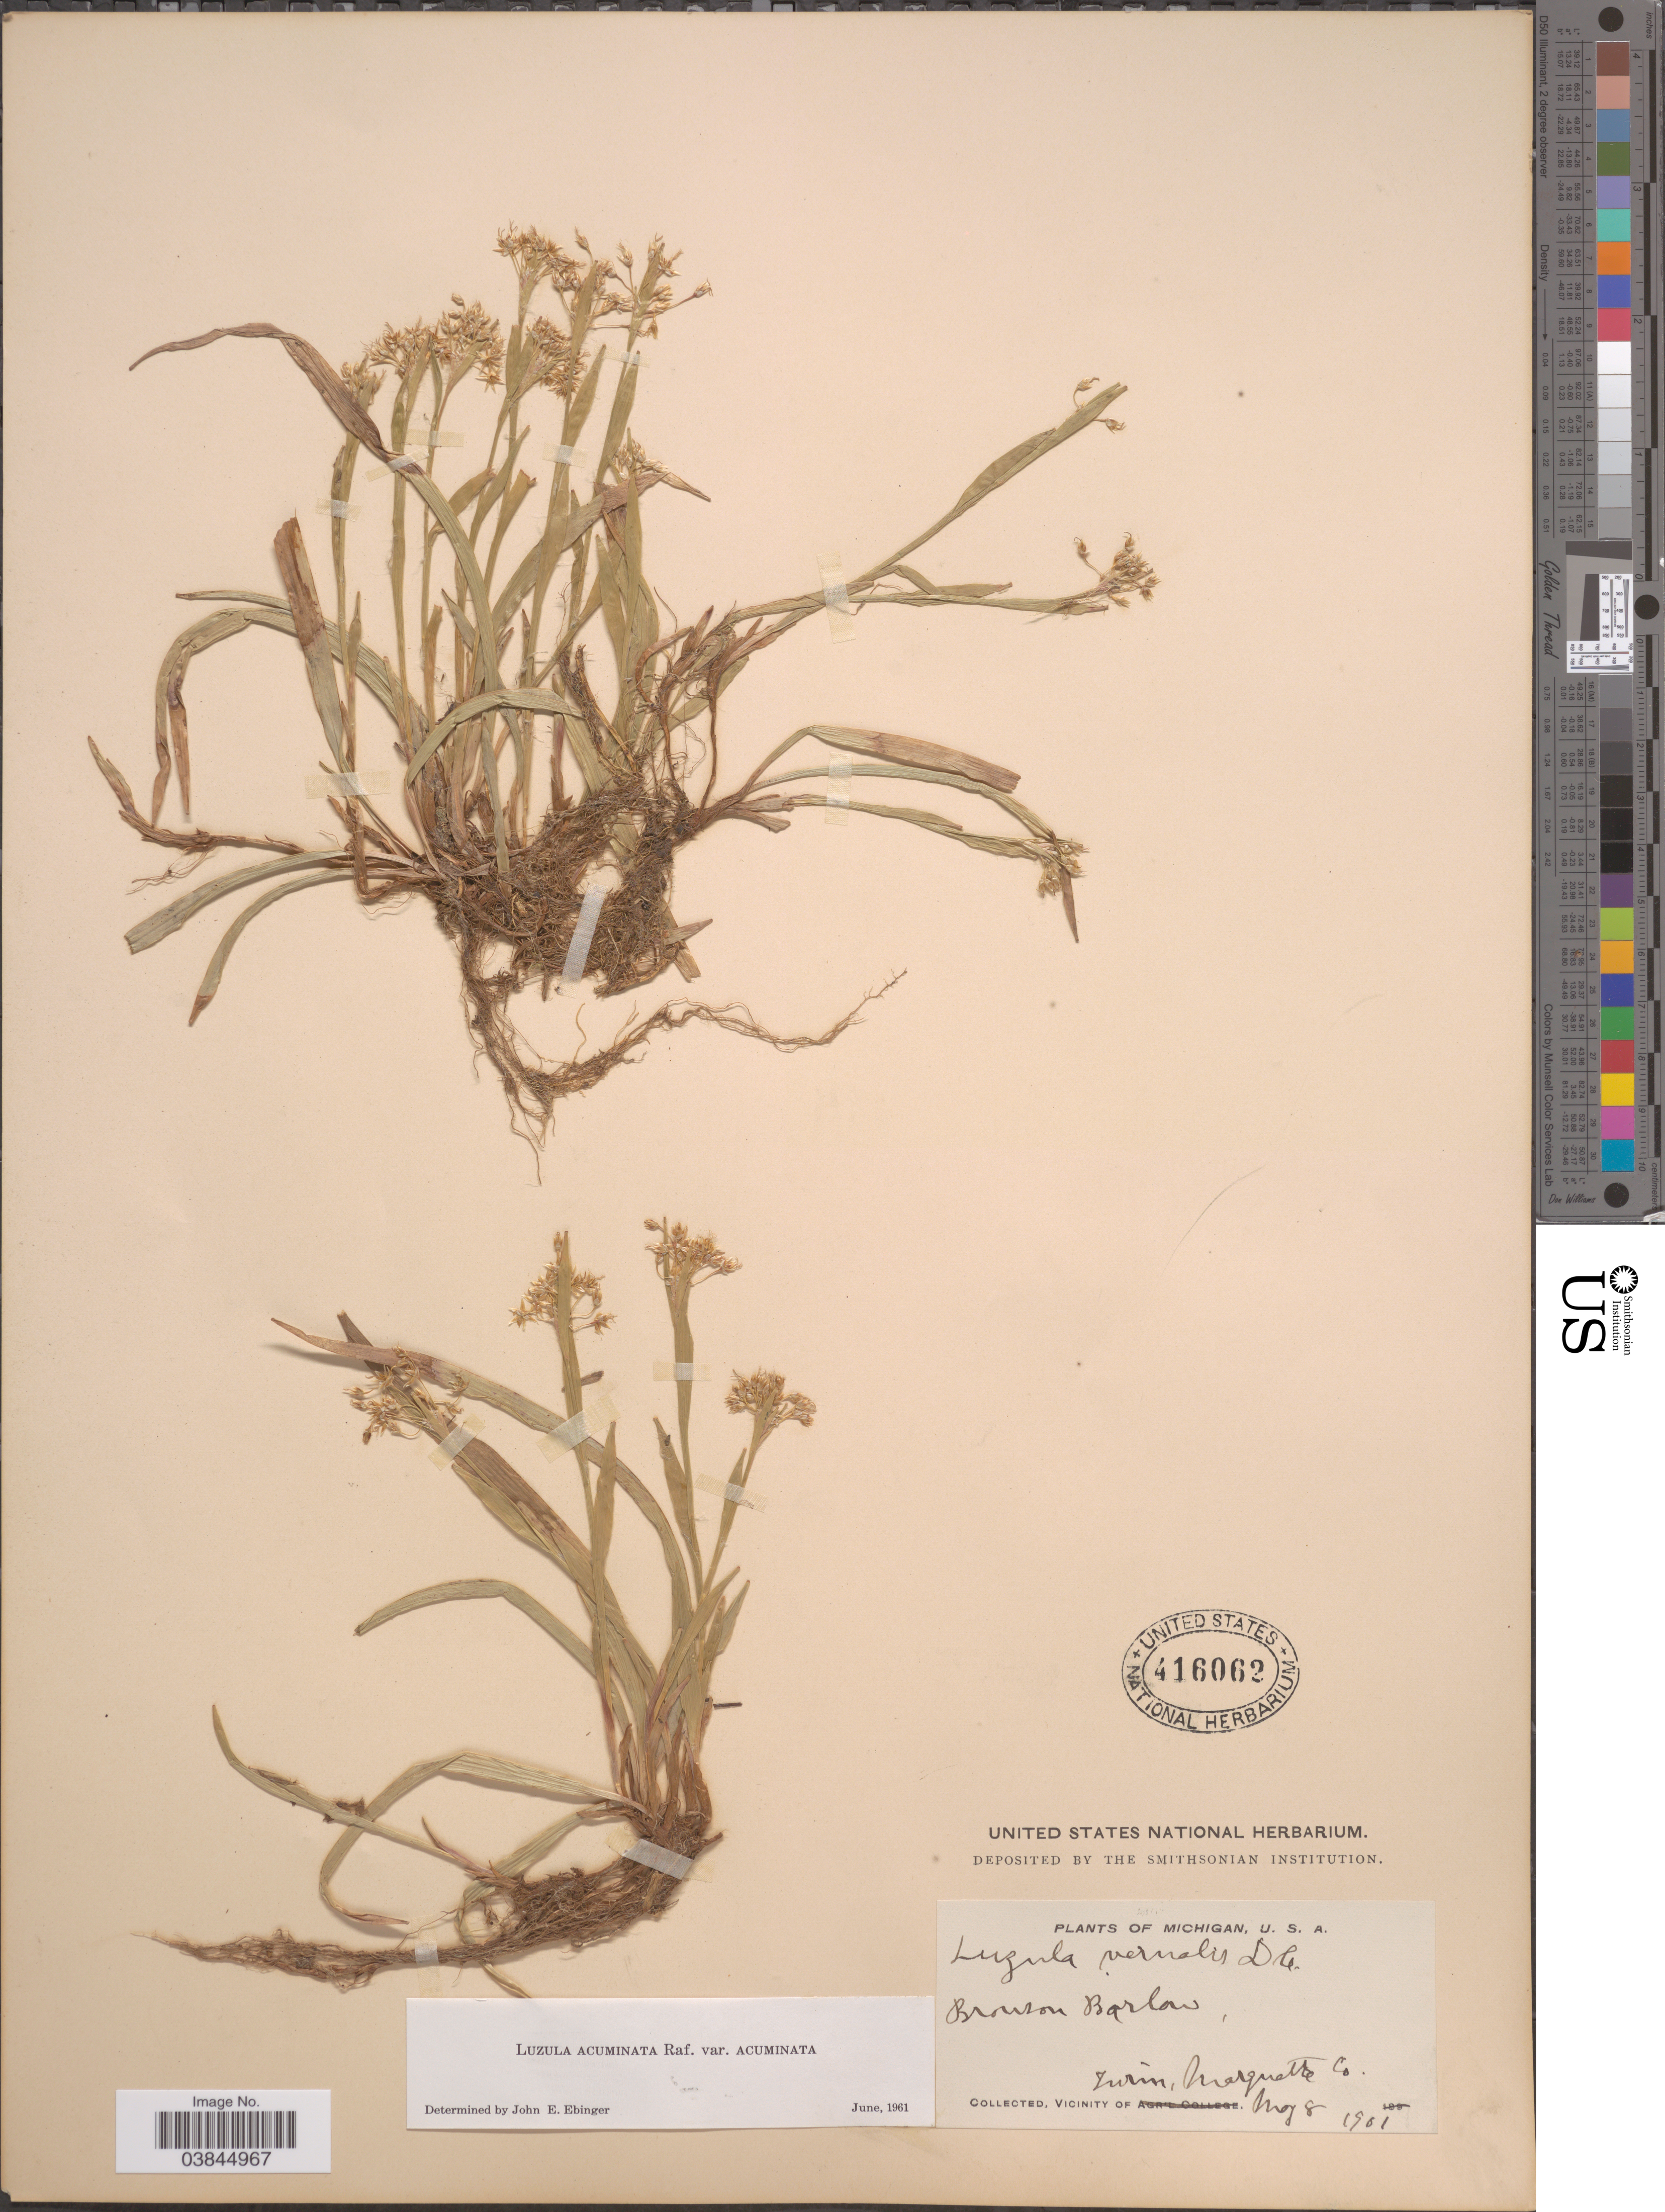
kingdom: Plantae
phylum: Tracheophyta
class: Liliopsida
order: Poales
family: Juncaceae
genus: Luzula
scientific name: Luzula acuminata var. acuminata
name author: Raf.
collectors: Barlow, B.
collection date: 1901-05-08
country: United States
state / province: Michigan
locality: Turin, Marquette Co.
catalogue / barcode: US 416062